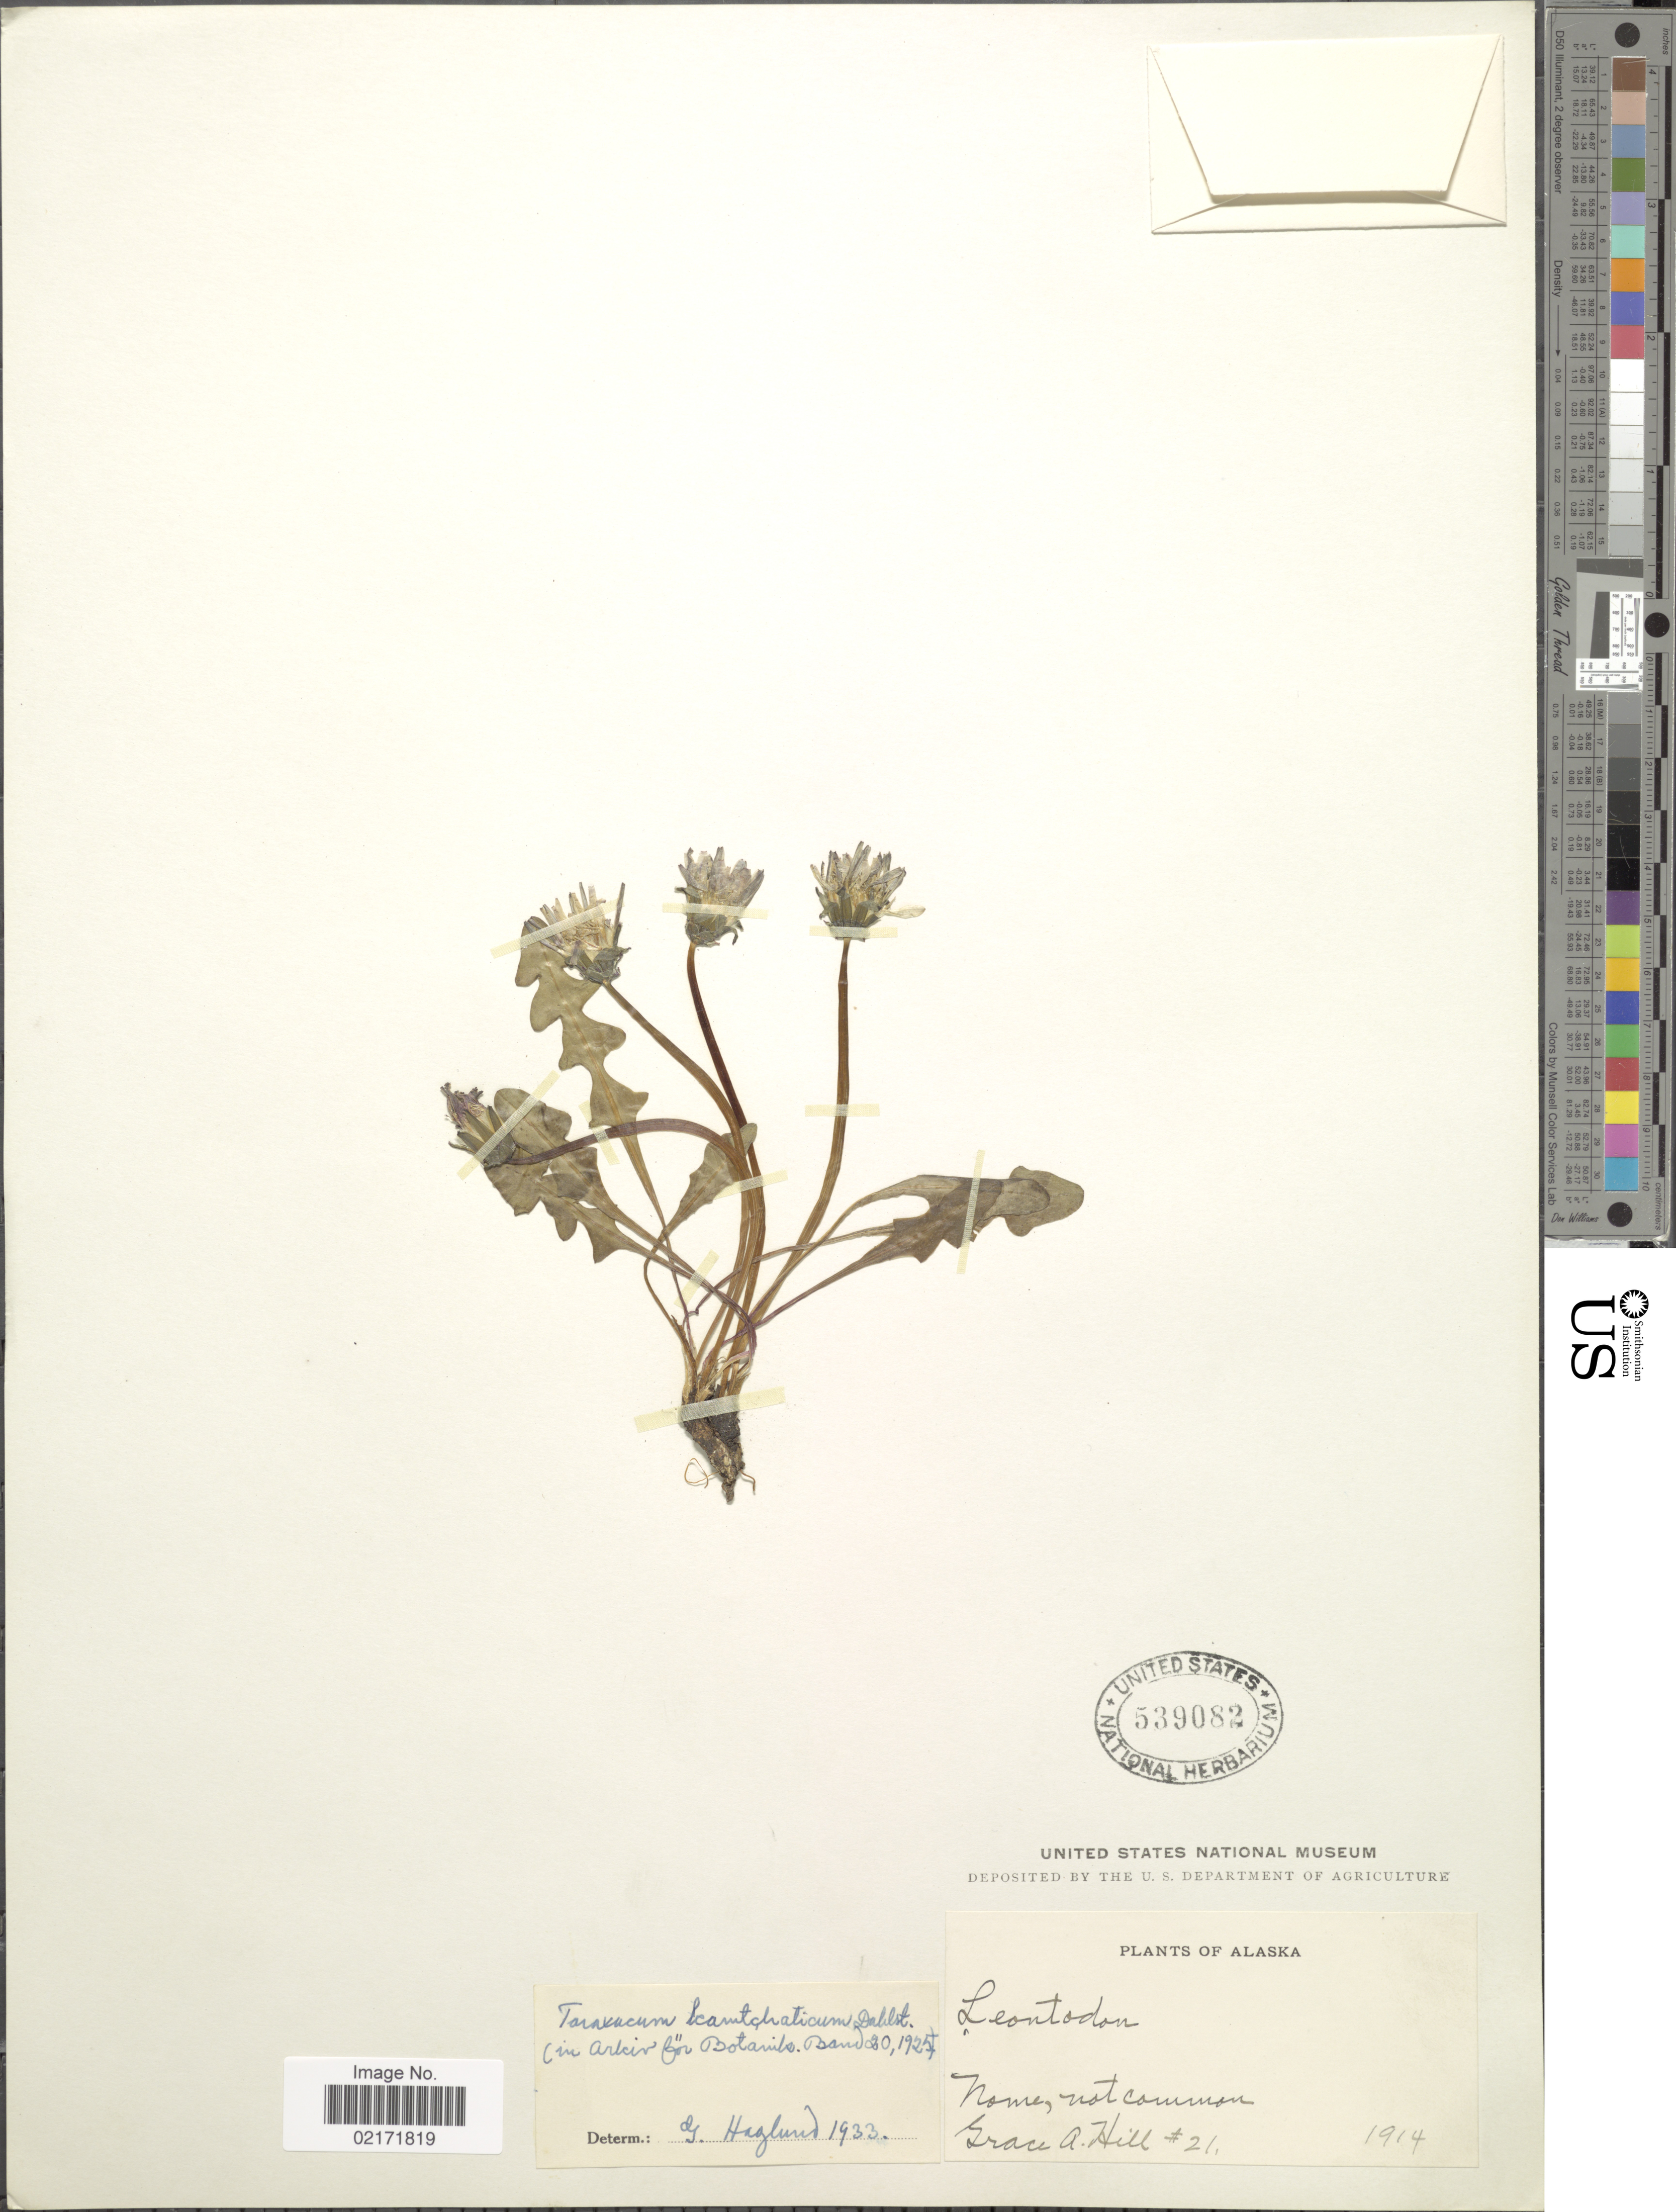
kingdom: Plantae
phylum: Tracheophyta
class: Magnoliopsida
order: Asterales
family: Asteraceae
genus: Taraxacum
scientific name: Taraxacum alaskanum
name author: Rydb.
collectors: G. A. Hill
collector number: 21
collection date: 1914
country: United States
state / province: Alaska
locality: Nome, not common.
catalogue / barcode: US 539082